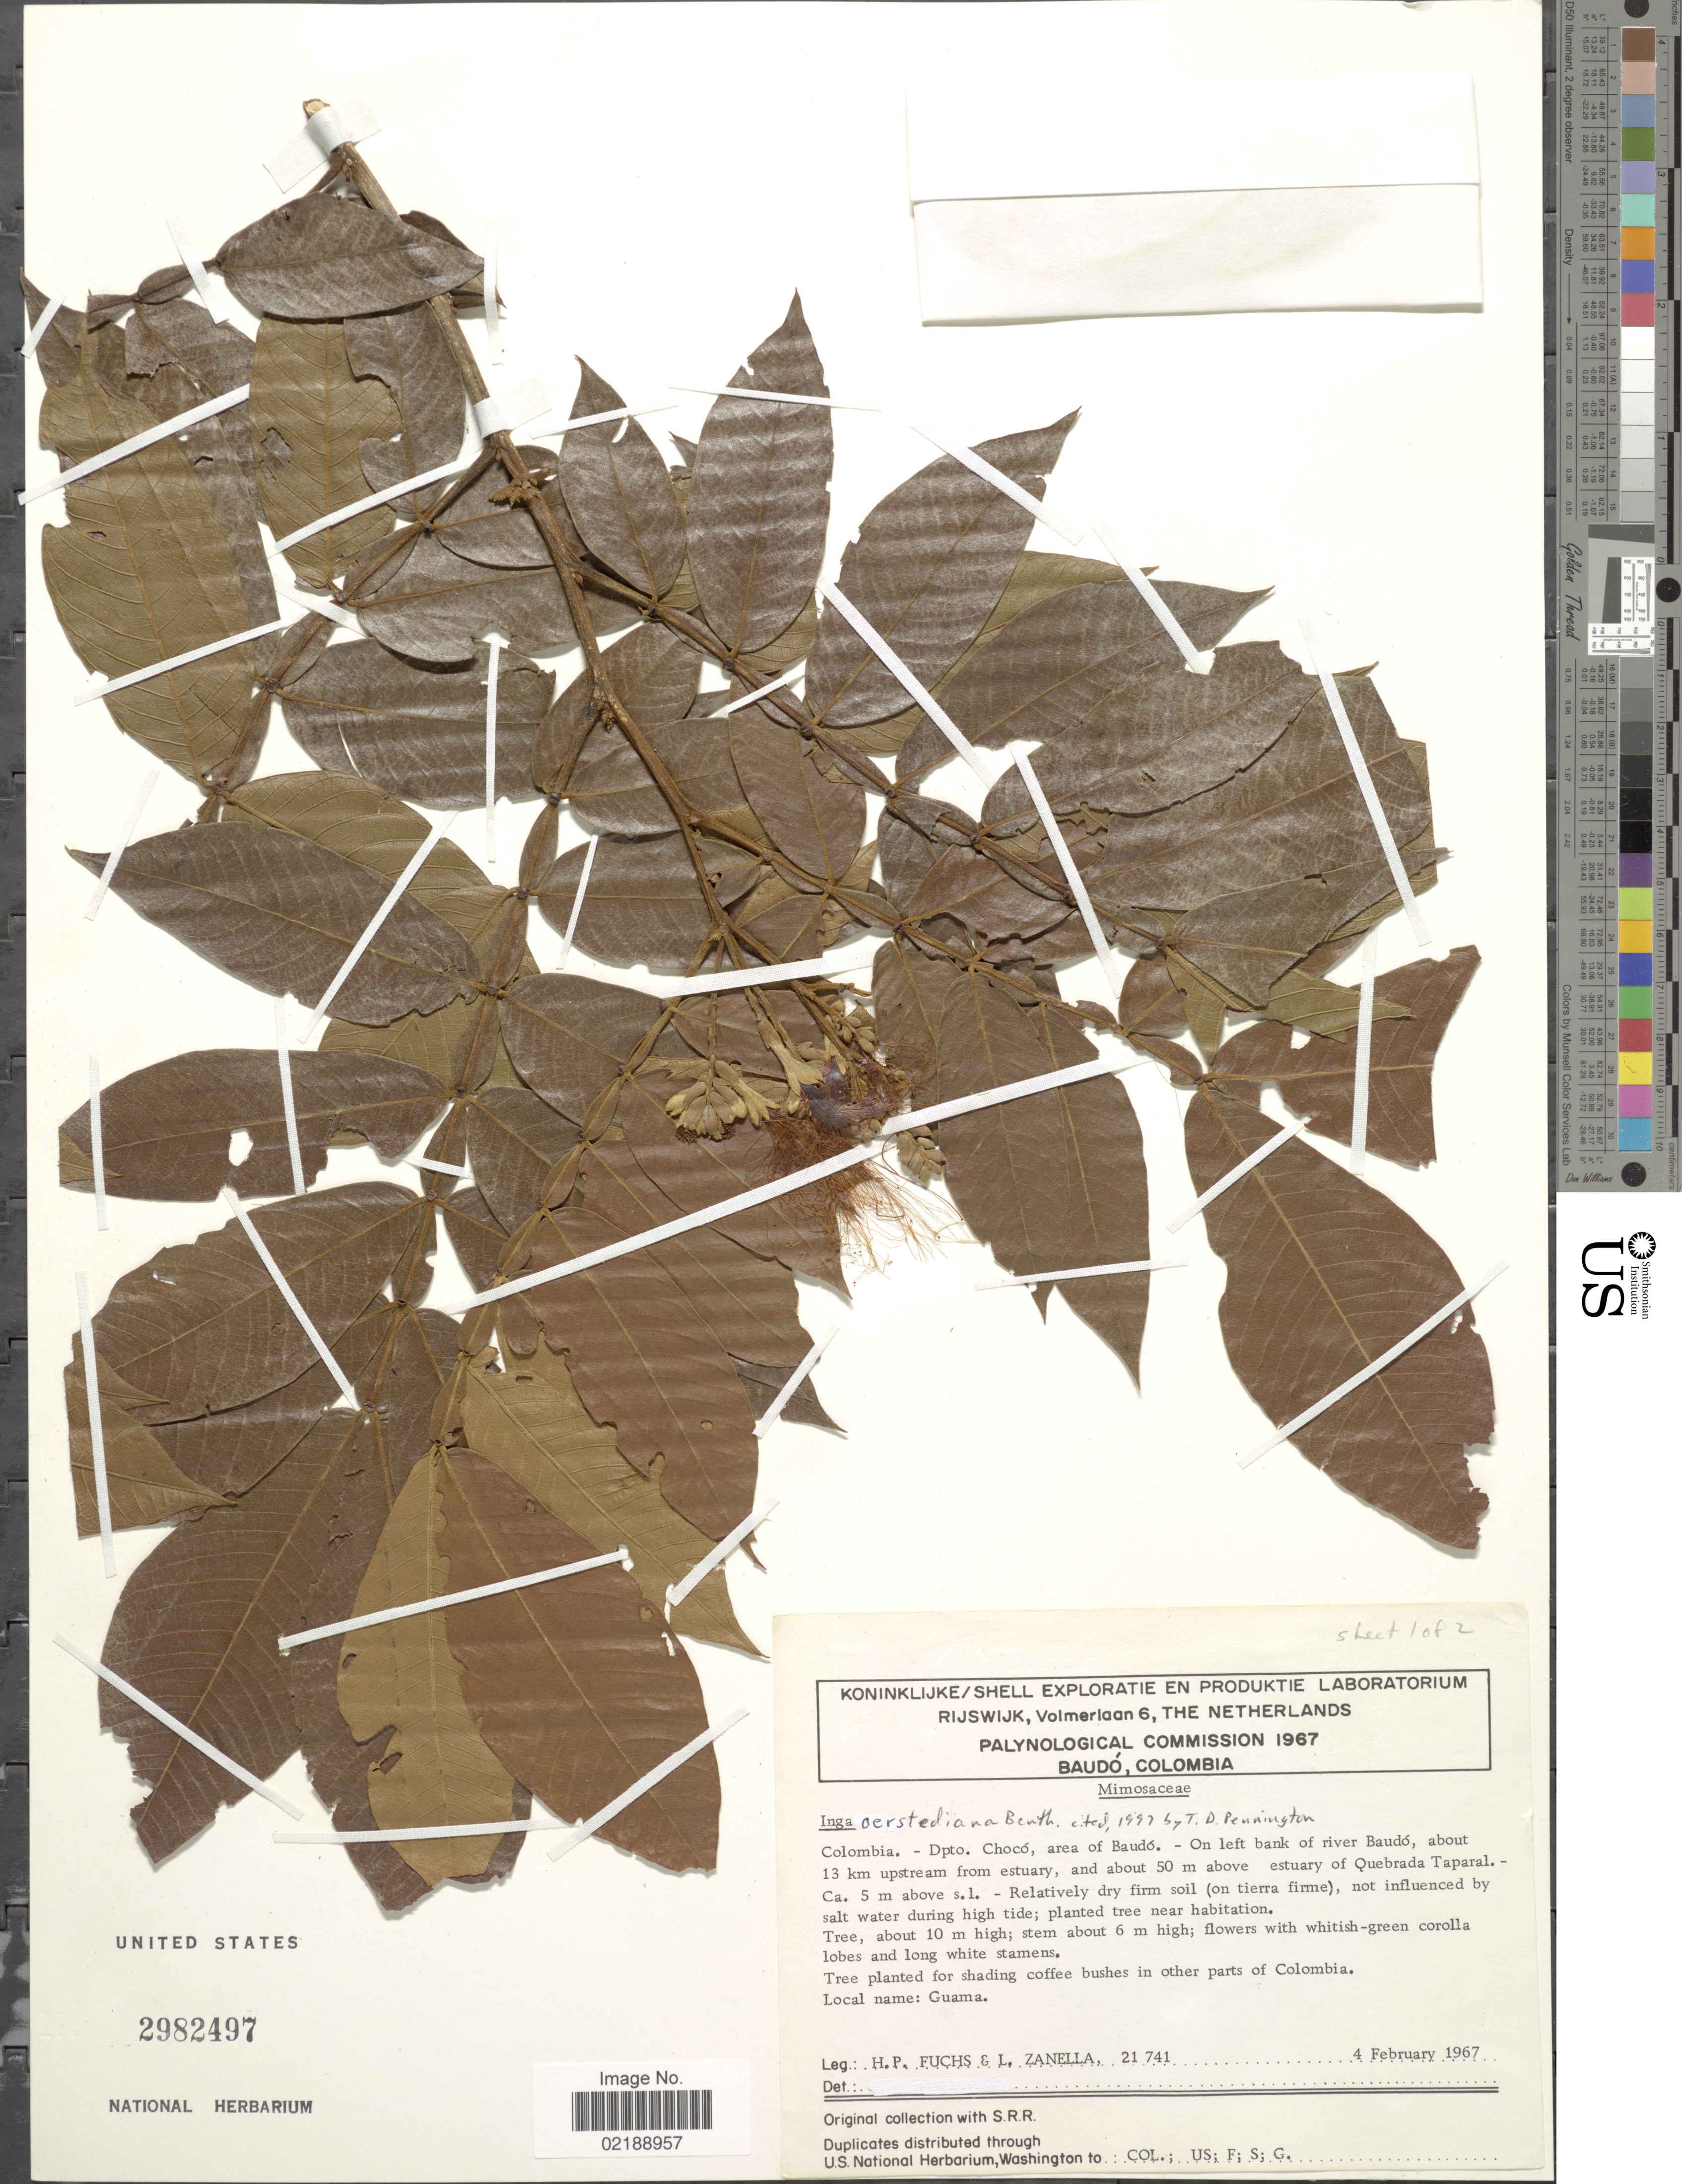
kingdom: Plantae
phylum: Tracheophyta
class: Magnoliopsida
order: Fabales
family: Fabaceae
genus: Inga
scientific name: Inga oerstediana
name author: Benth.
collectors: H. P. Fuchs & L. Zanella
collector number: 21741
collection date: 1967-02-04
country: Colombia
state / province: Chocó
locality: Dpto Chocó, area of Baudó - On left bank of river Baudó, about 13 km uostream from estuary, and about 50 m above estuary of Quebrada Taparal - Ca. 5 m above s.l,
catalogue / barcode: US 2982497